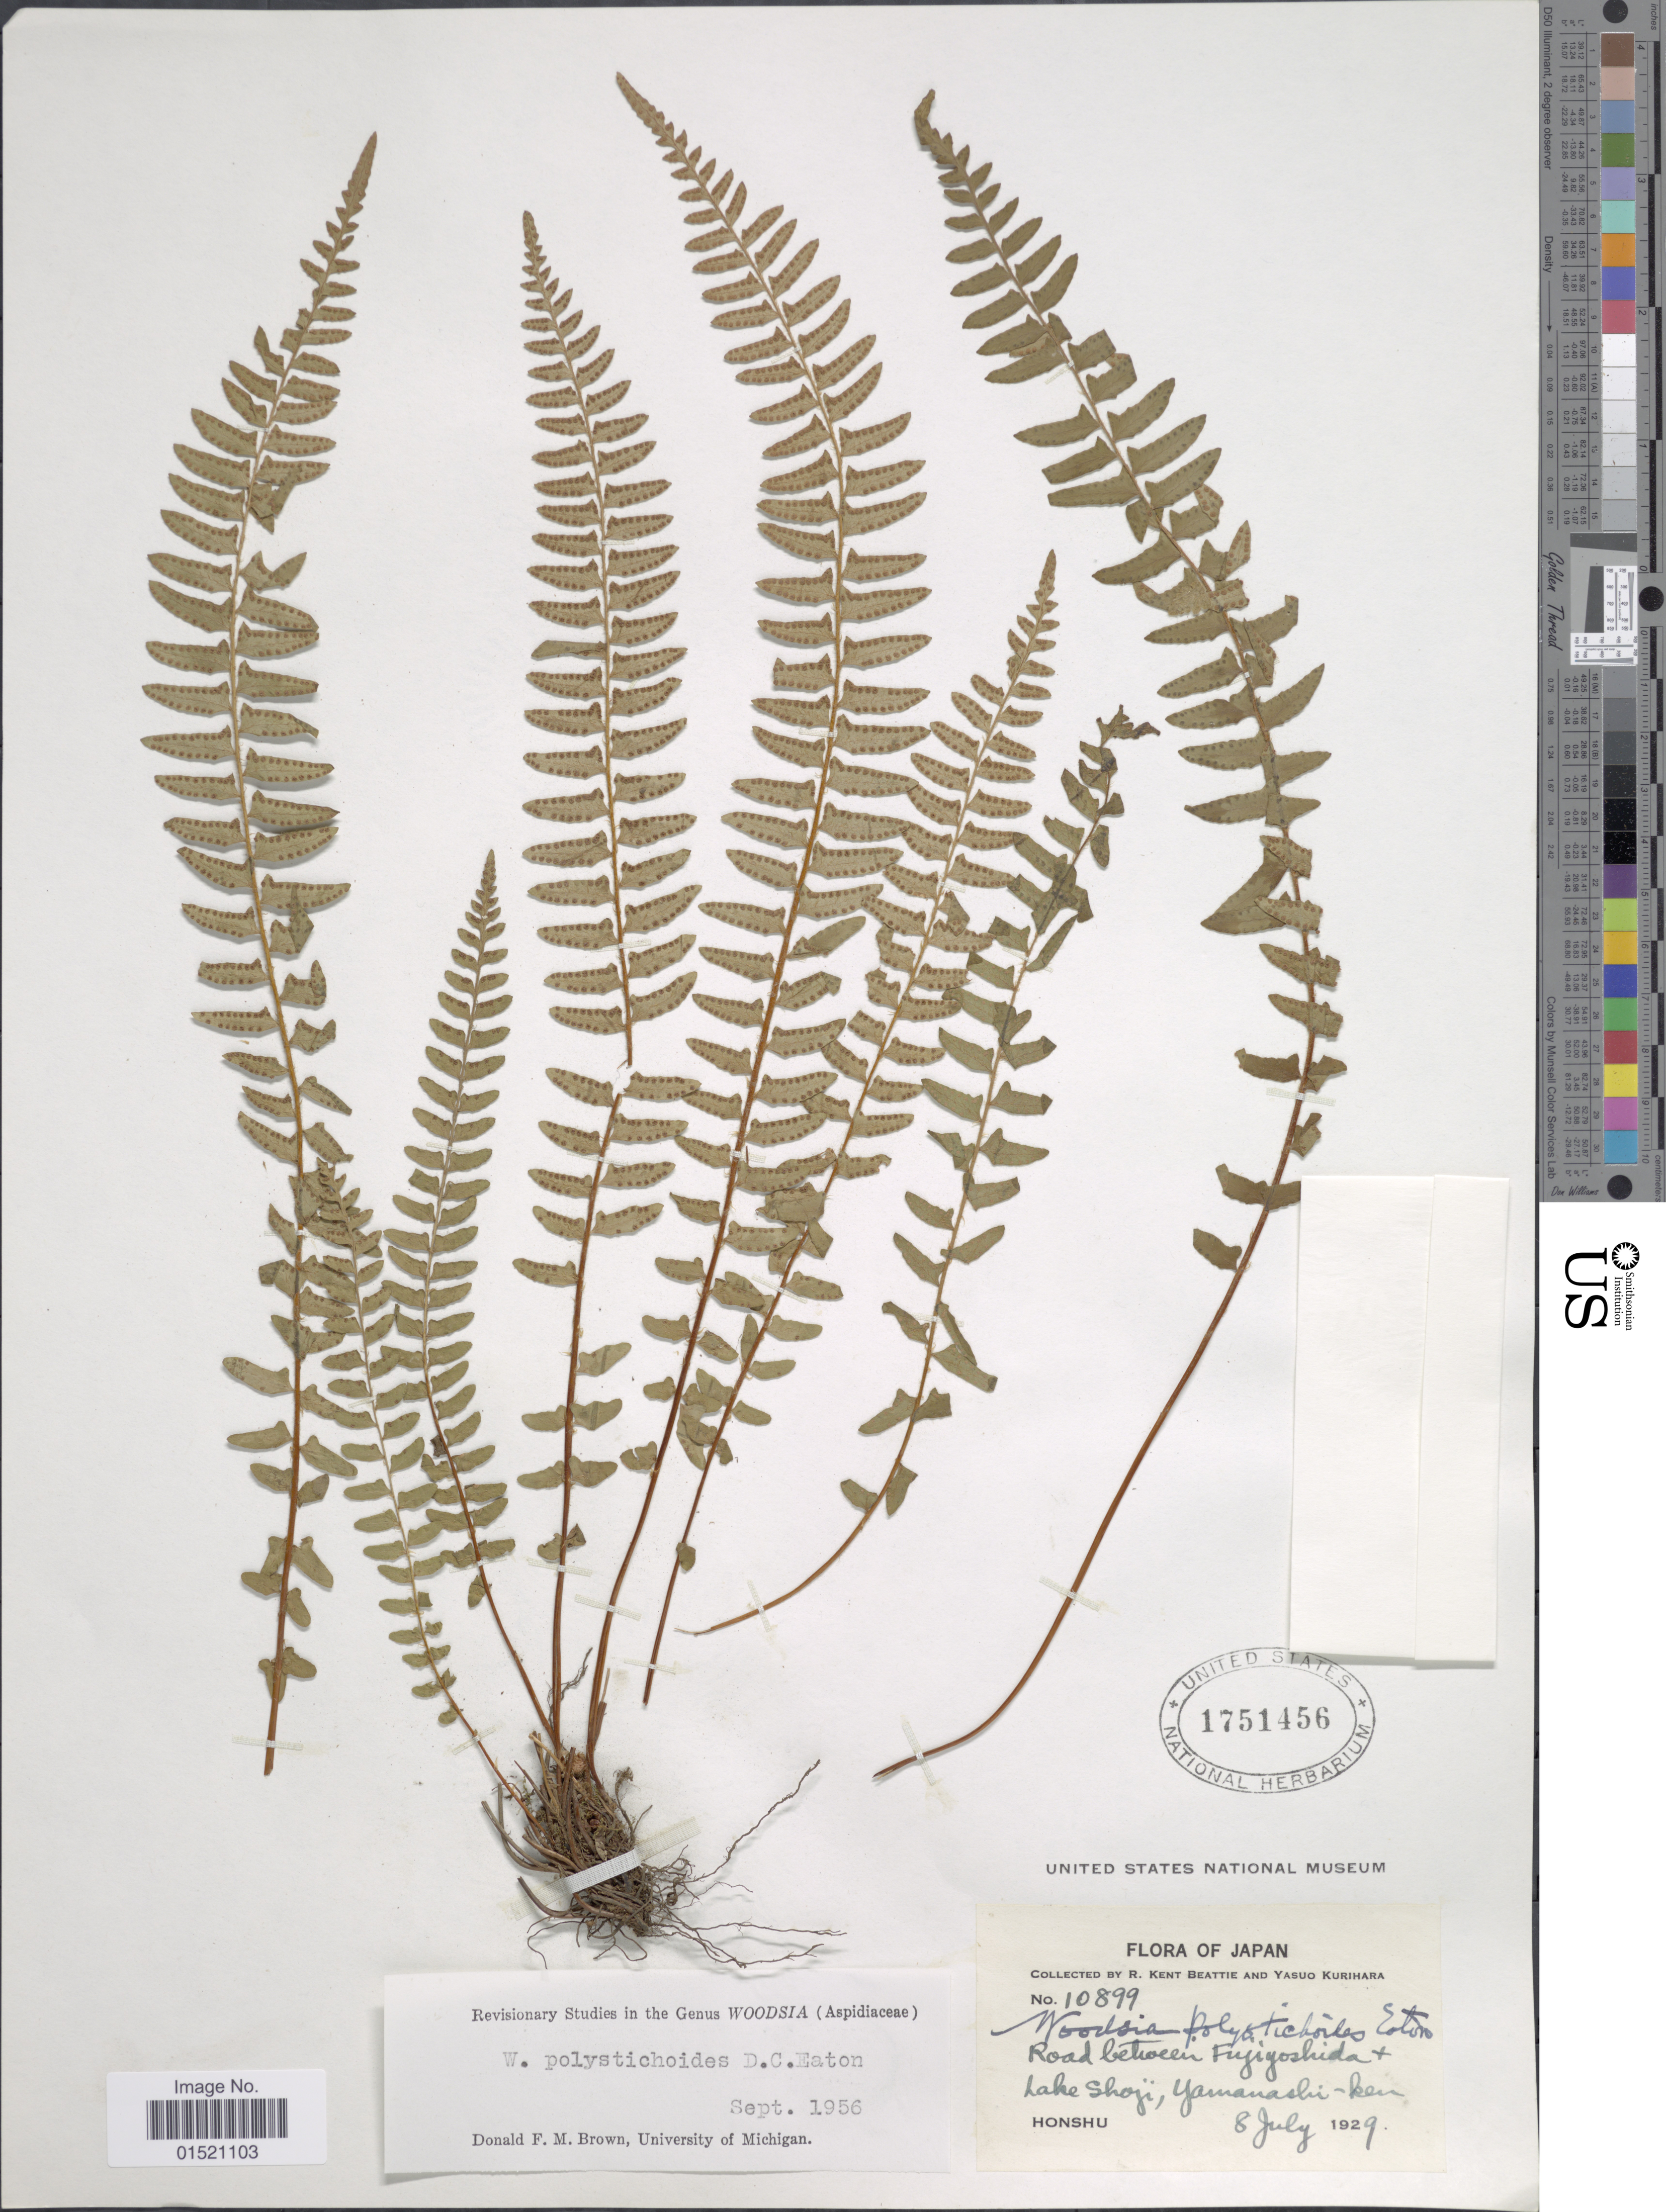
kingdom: Plantae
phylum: Tracheophyta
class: Polypodiopsida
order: Polypodiales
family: Woodsiaceae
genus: Woodsia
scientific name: Woodsia polystichoides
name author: D.C. Eaton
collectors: R. K. Beattie & Y. Kurihara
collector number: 10899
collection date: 1929-07-08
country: Japan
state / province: Yamanasi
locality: Road between Fuyiyoshida + Lake Shoji, Yamanashi-ken, Honshu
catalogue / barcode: US 1751456